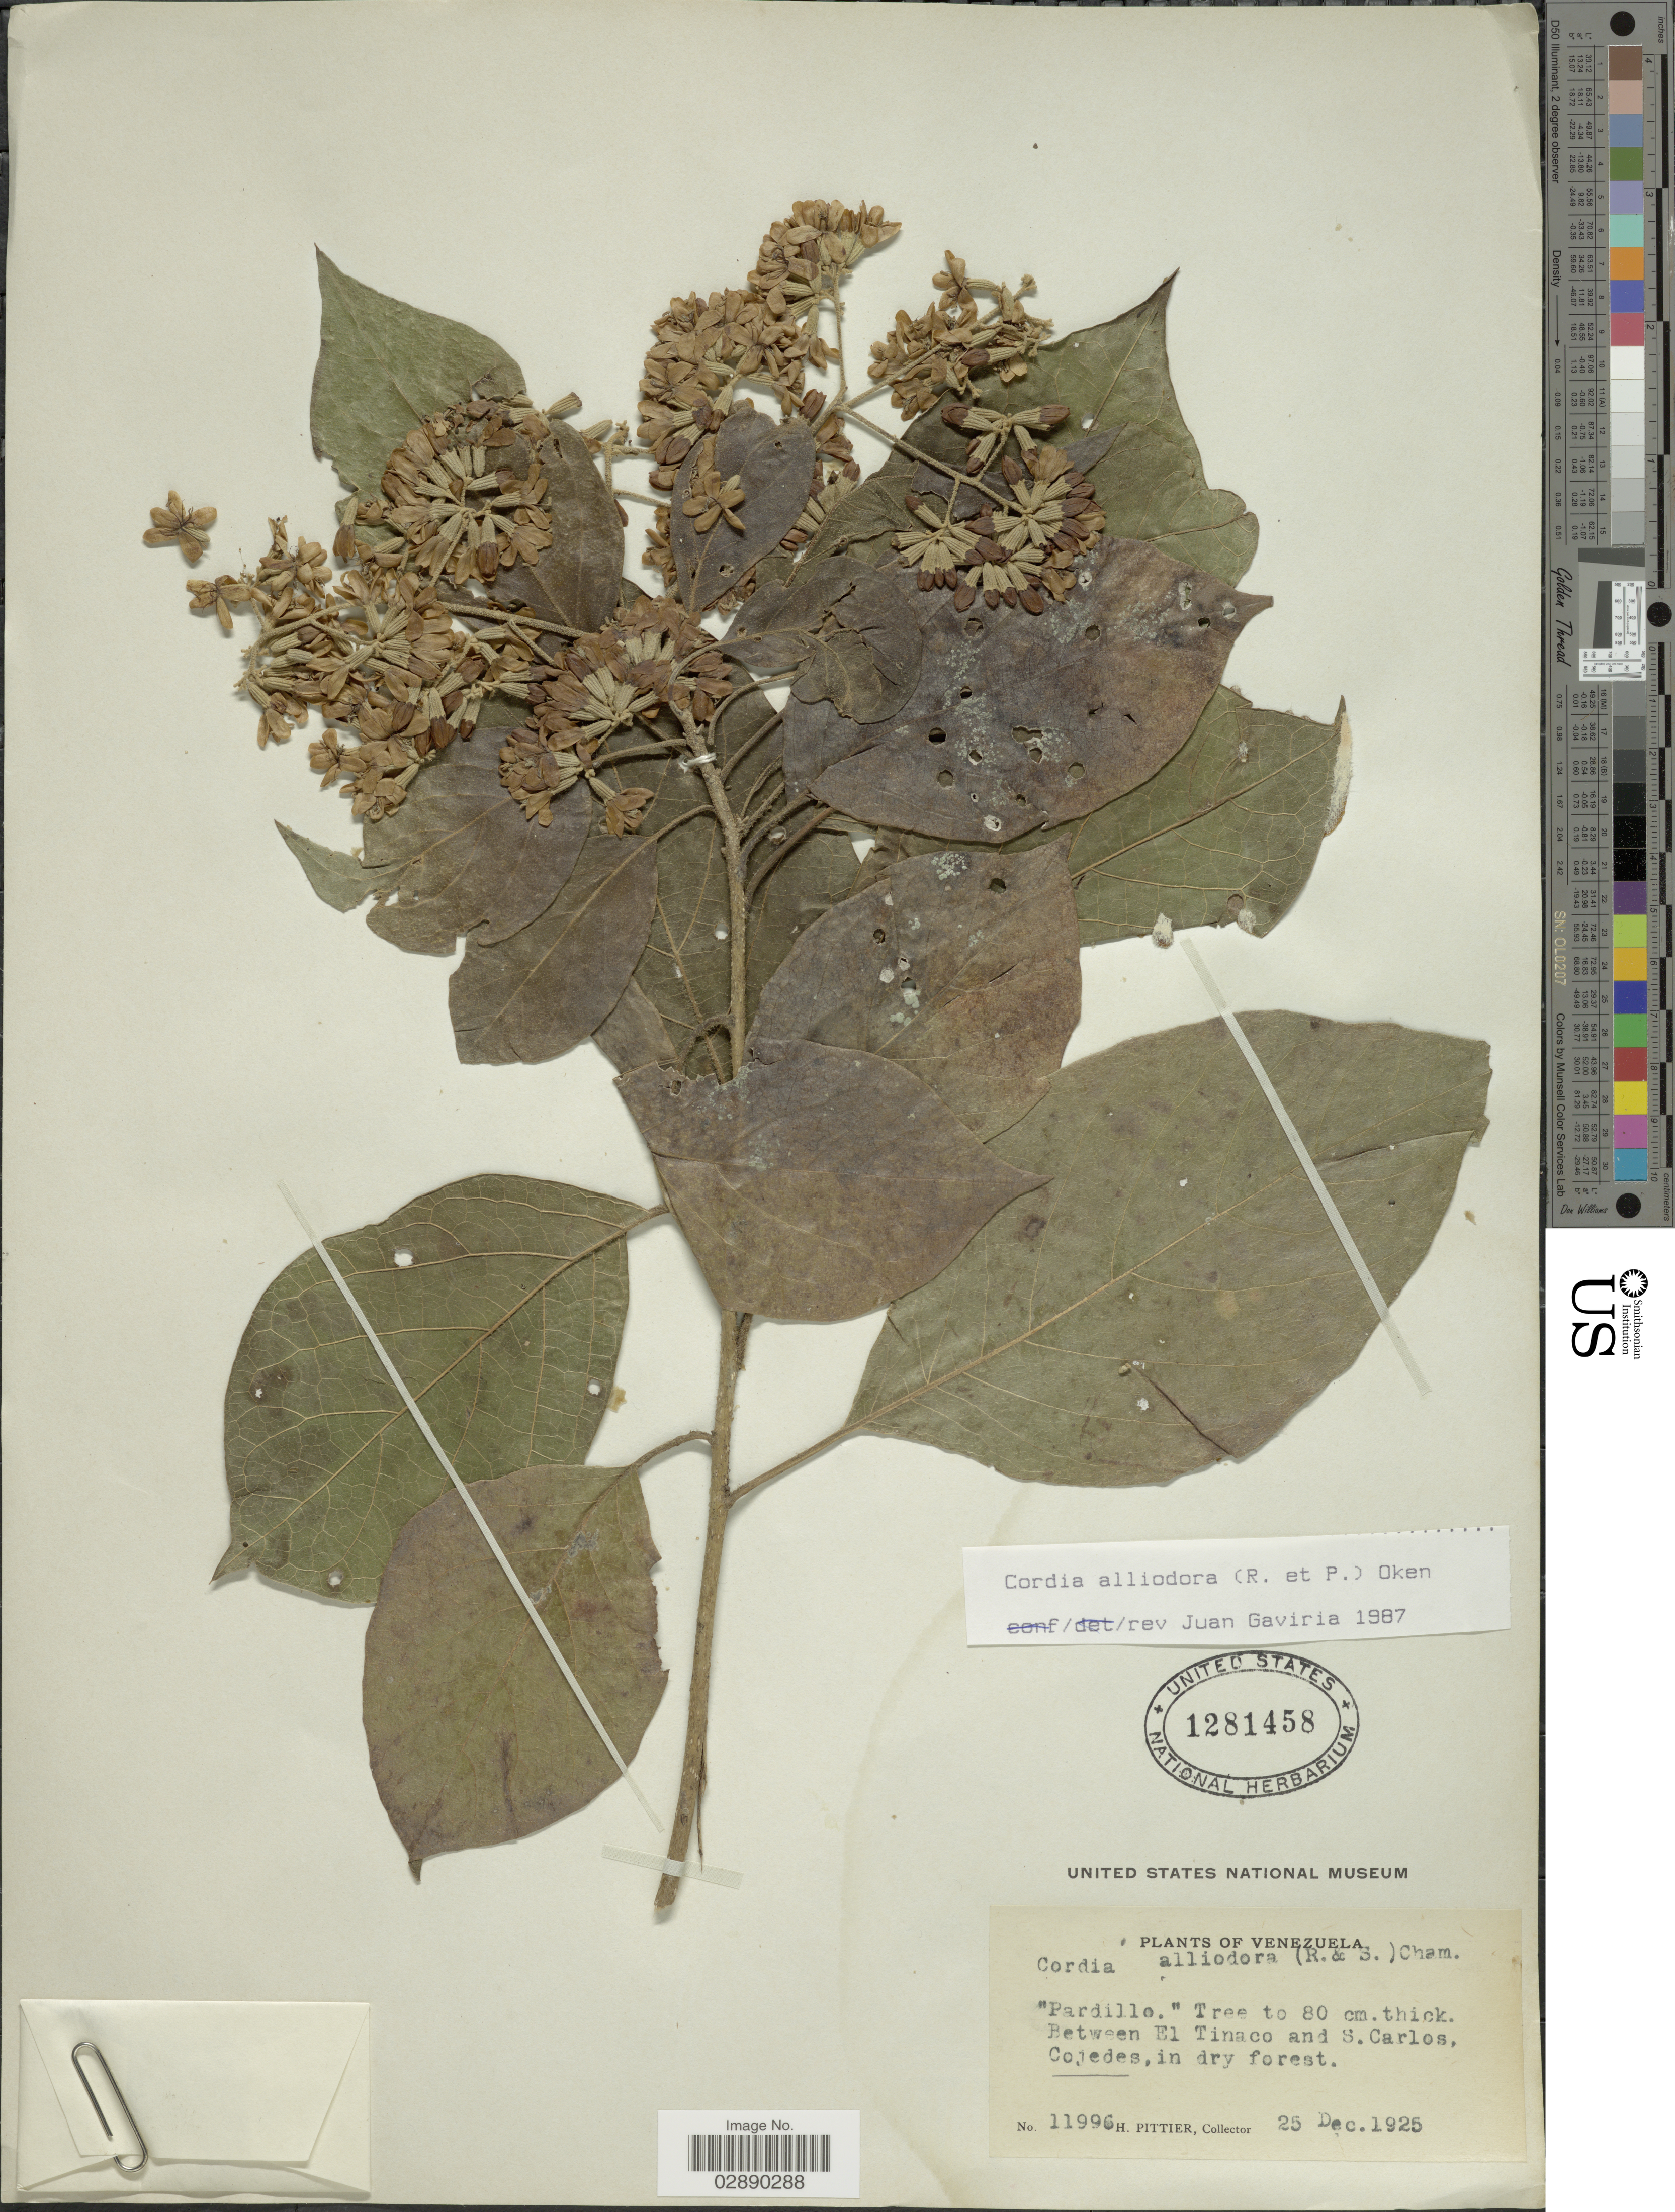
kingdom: Plantae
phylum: Tracheophyta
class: Magnoliopsida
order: Boraginales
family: Cordiaceae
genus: Cordia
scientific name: Cordia alliodora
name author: (Ruiz & Pav.) Oken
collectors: H. F. Pittier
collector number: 11996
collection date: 1925-12-25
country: Venezuela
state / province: Cojedes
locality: Between El Tinaco and S. Carlos.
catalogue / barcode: US 1281458